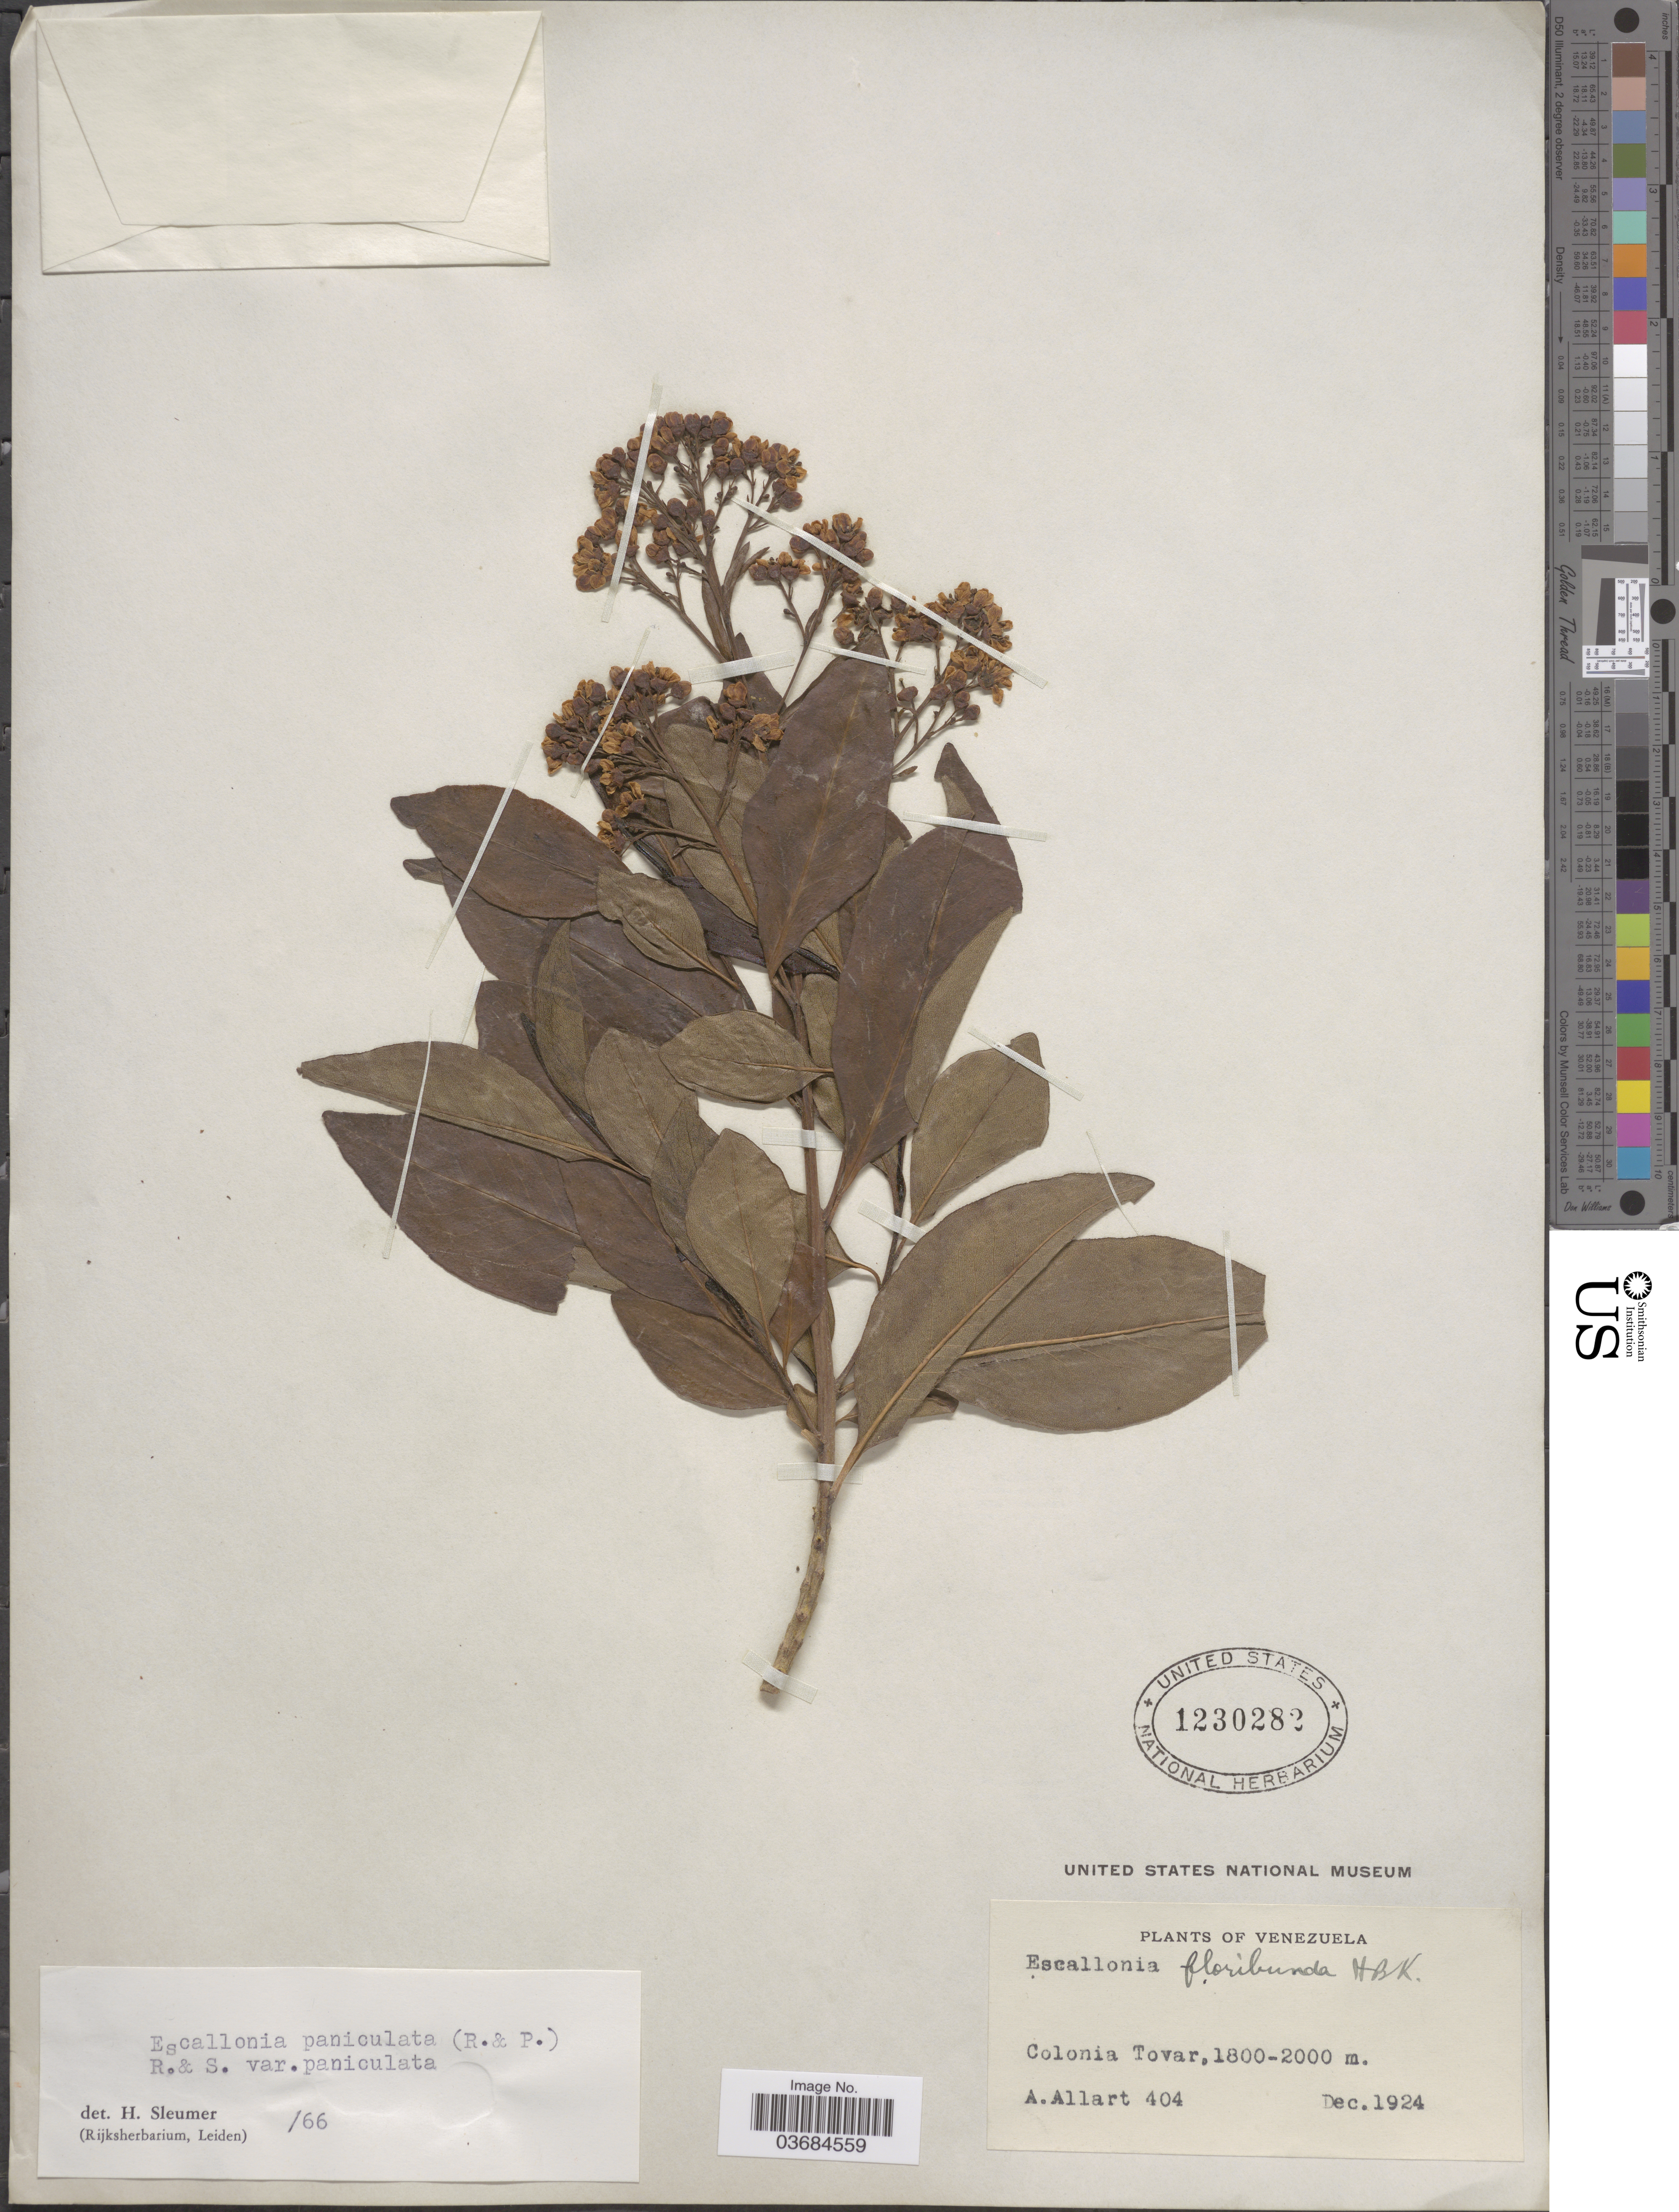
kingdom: Plantae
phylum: Tracheophyta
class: Magnoliopsida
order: Escalloniales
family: Escalloniaceae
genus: Escallonia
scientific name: Escallonia paniculata var. paniculata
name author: (Ruiz & Pav.) Roem. & Schult.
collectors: A. Allart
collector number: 404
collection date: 1924-12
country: Venezuela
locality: Colonia Tovar.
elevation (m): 1800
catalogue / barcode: US 1230282